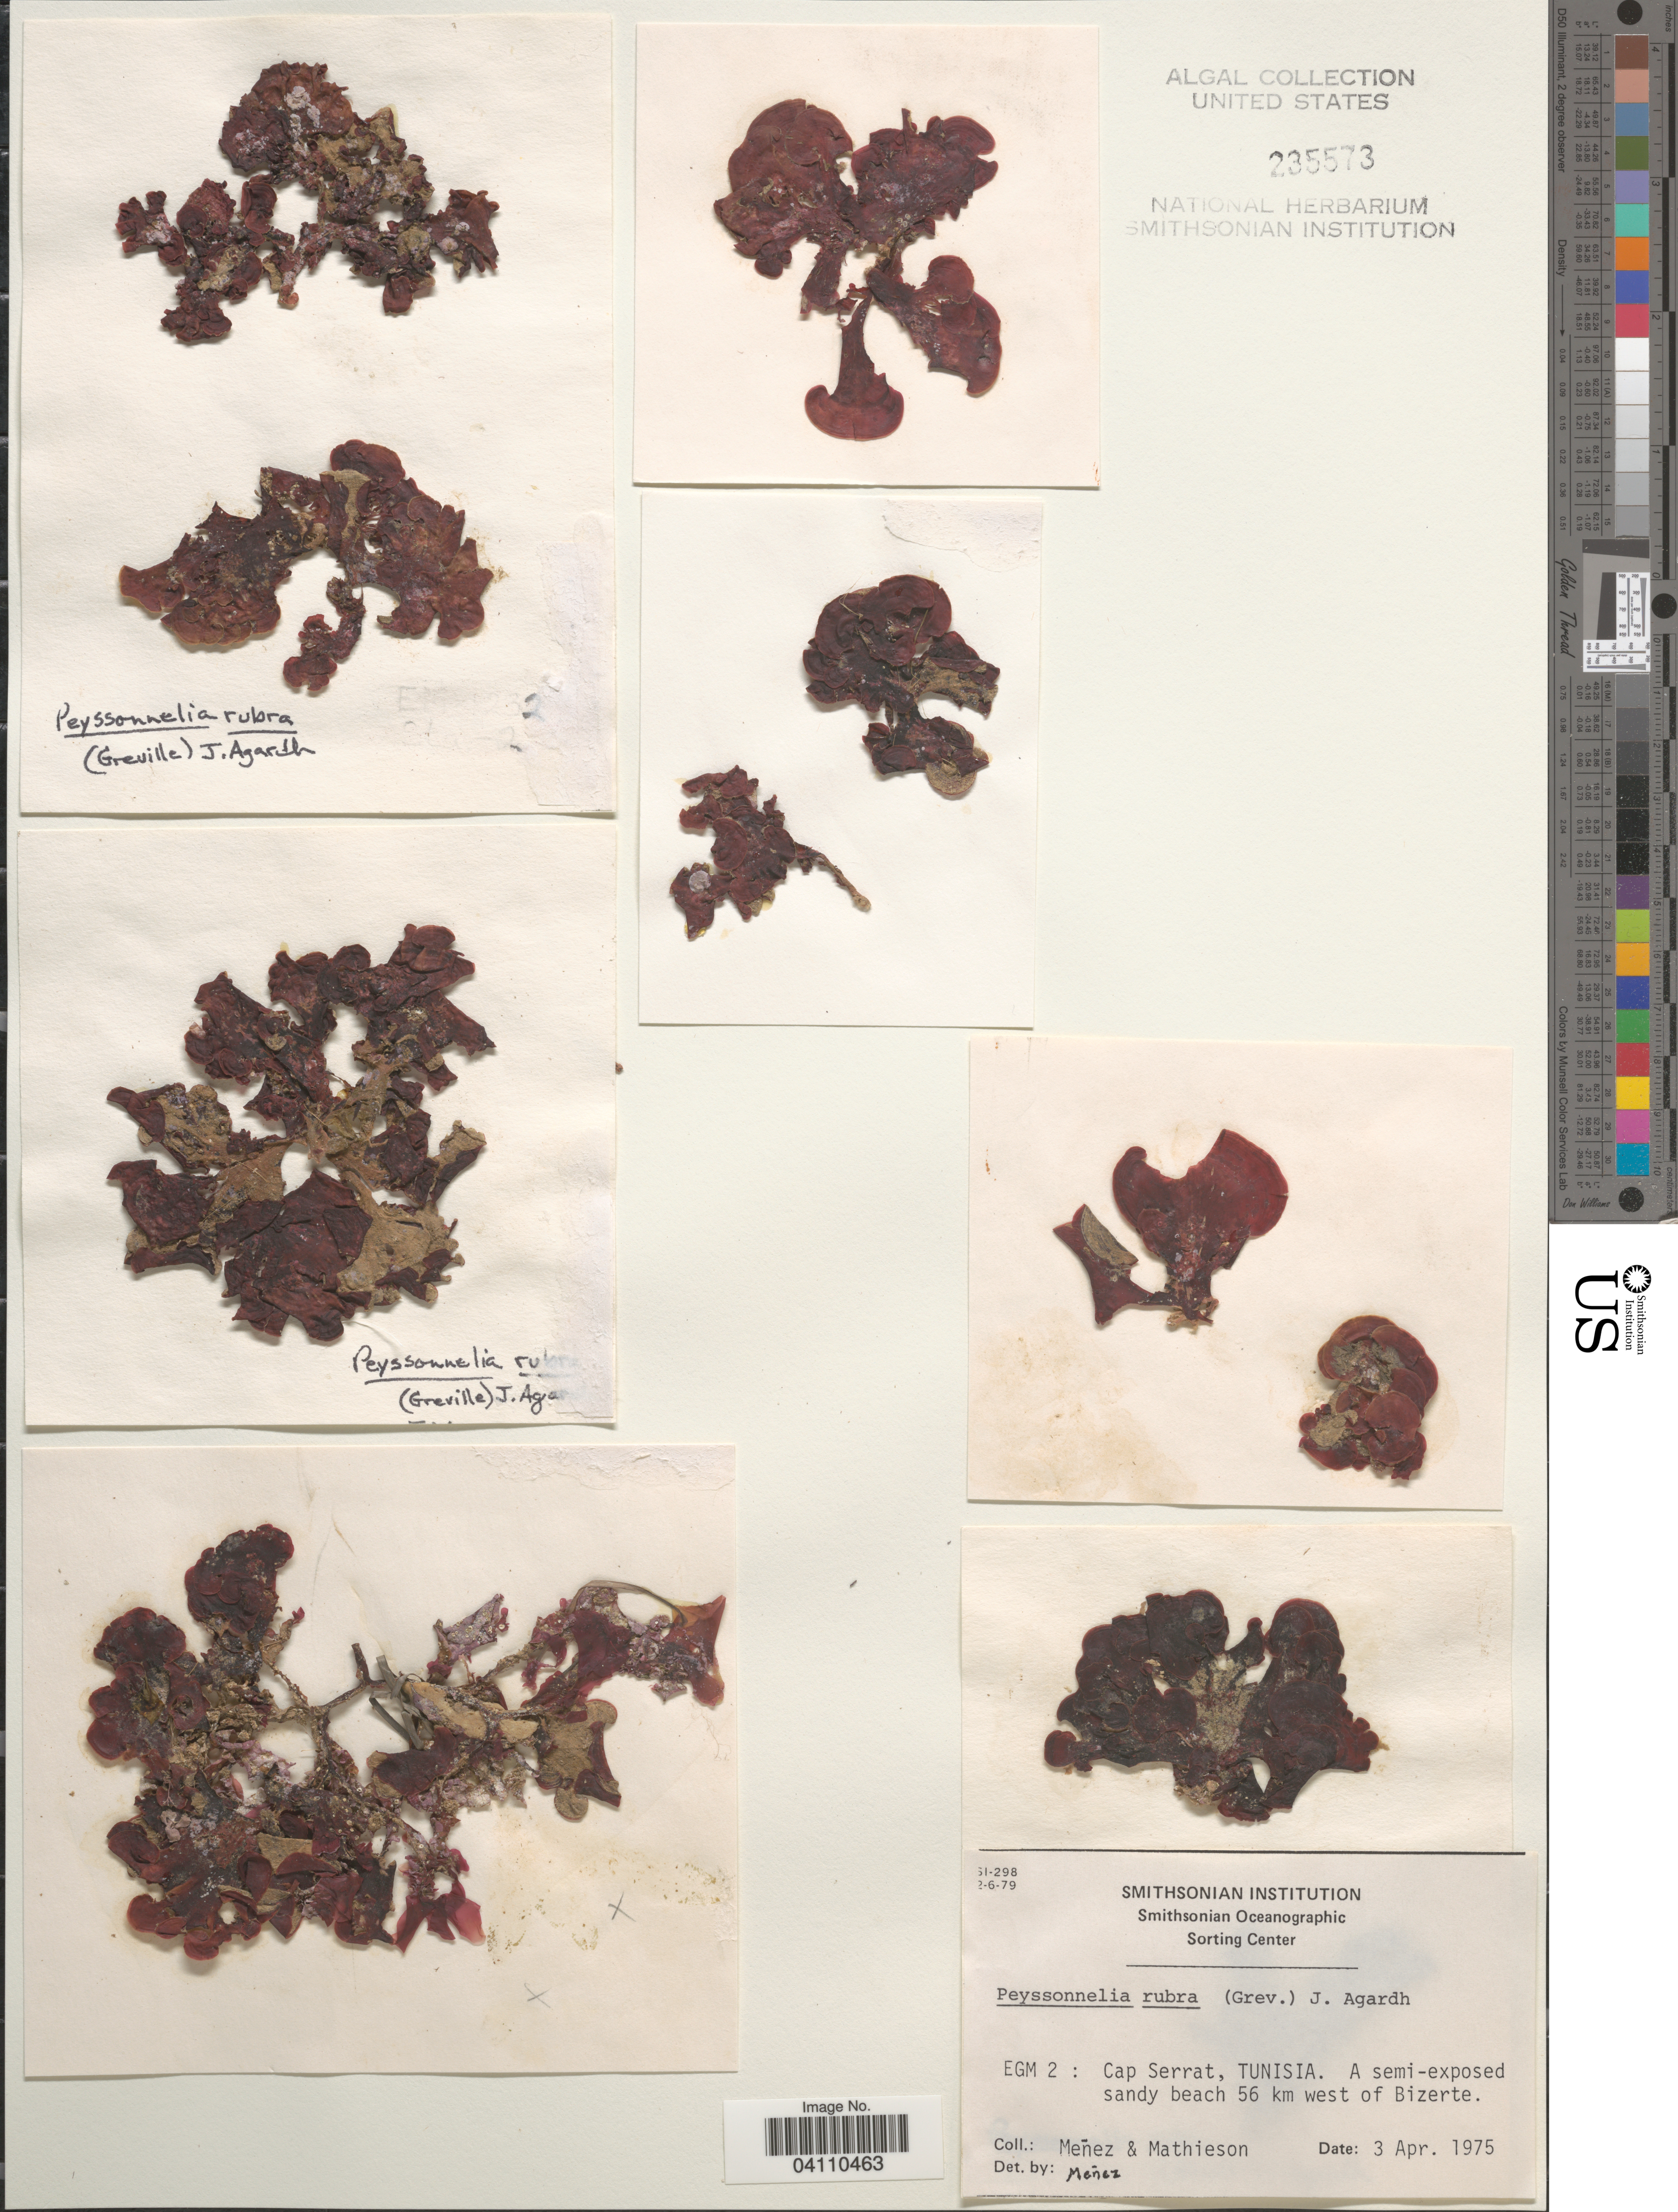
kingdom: Plantae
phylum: Rhodophyta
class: Florideophyceae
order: Peyssonneliales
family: Peyssonneliaceae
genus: Peyssonnelia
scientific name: Peyssonnelia rubra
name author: (Grev.) J. Agardh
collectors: Menez & Mathieson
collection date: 1975-04-03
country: Tunisia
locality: EGM 2: Cap Serrat, Tunisia. A semi-exposed sandy beach 56 km west of Bizerte.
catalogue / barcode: US 235573